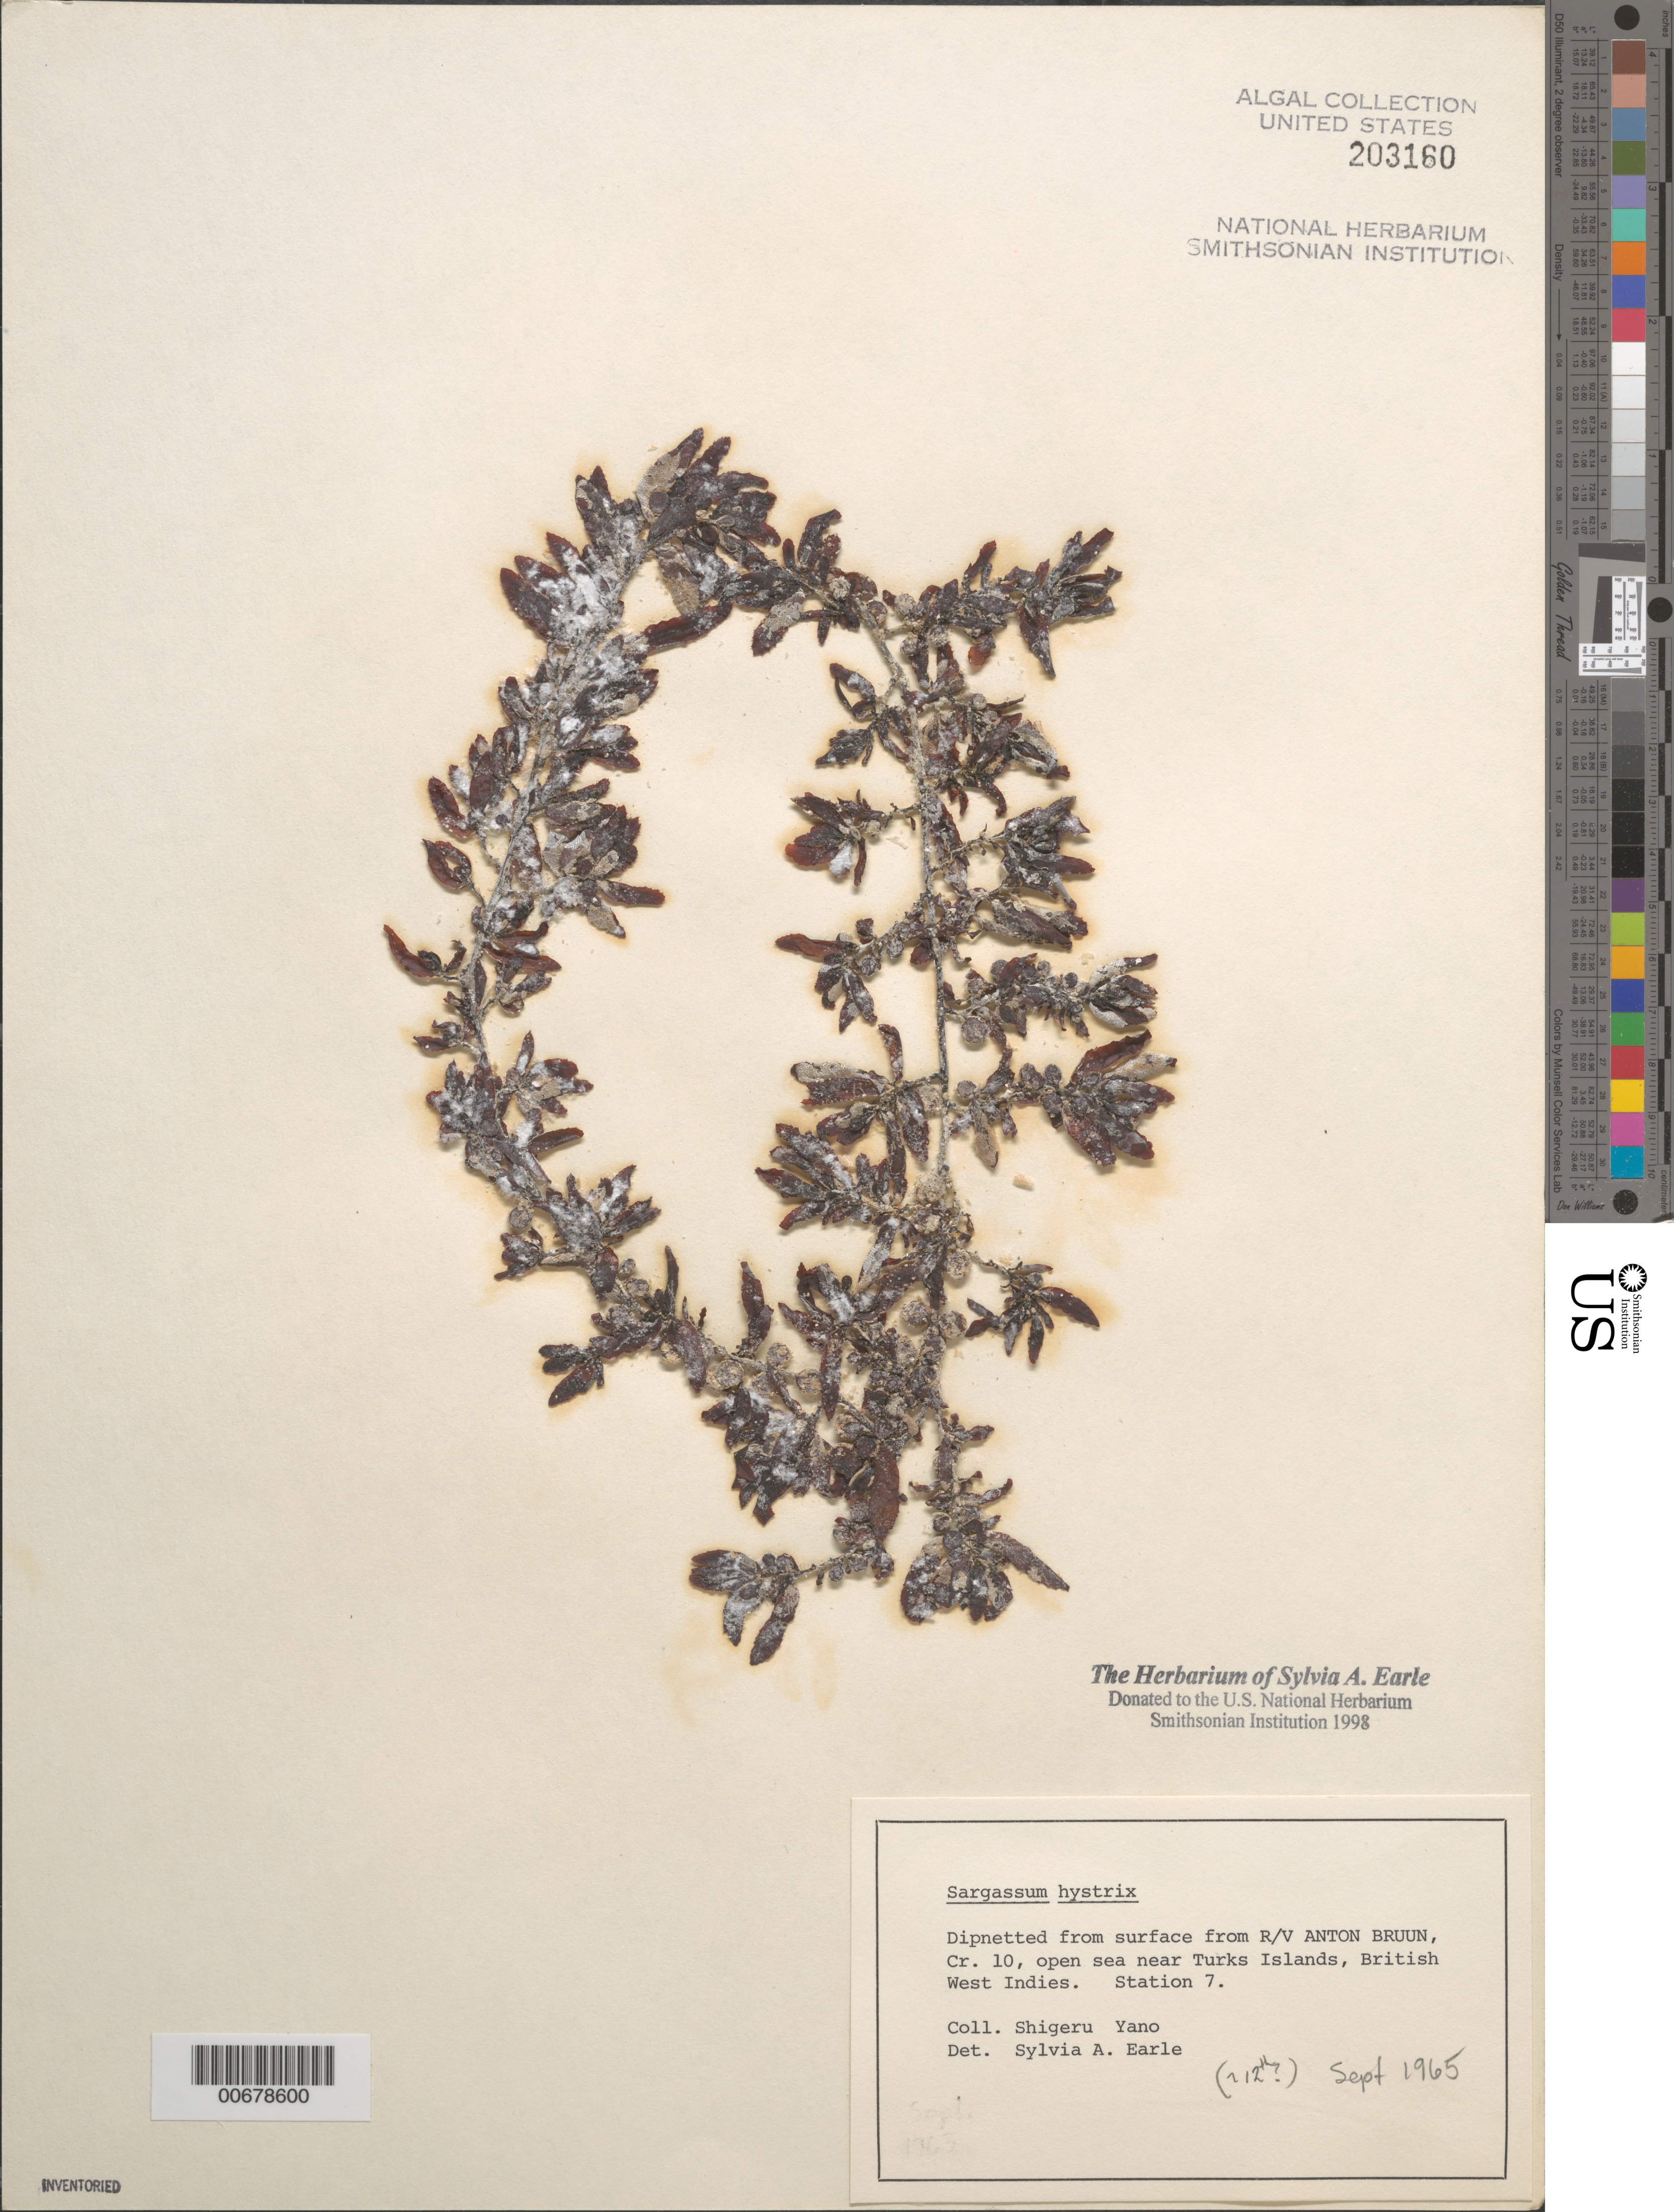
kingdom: Chromista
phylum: Ochrophyta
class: Phaeophyceae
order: Fucales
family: Sargassaceae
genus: Sargassum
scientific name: Sargassum hystrix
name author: J. Agardh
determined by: Earle, S. A.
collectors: S. Yano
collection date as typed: Sep 1965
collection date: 1965-09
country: Turks and Caicos Islands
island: Turks Islands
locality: Caribbean Sea near Turks Islands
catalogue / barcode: US 203160